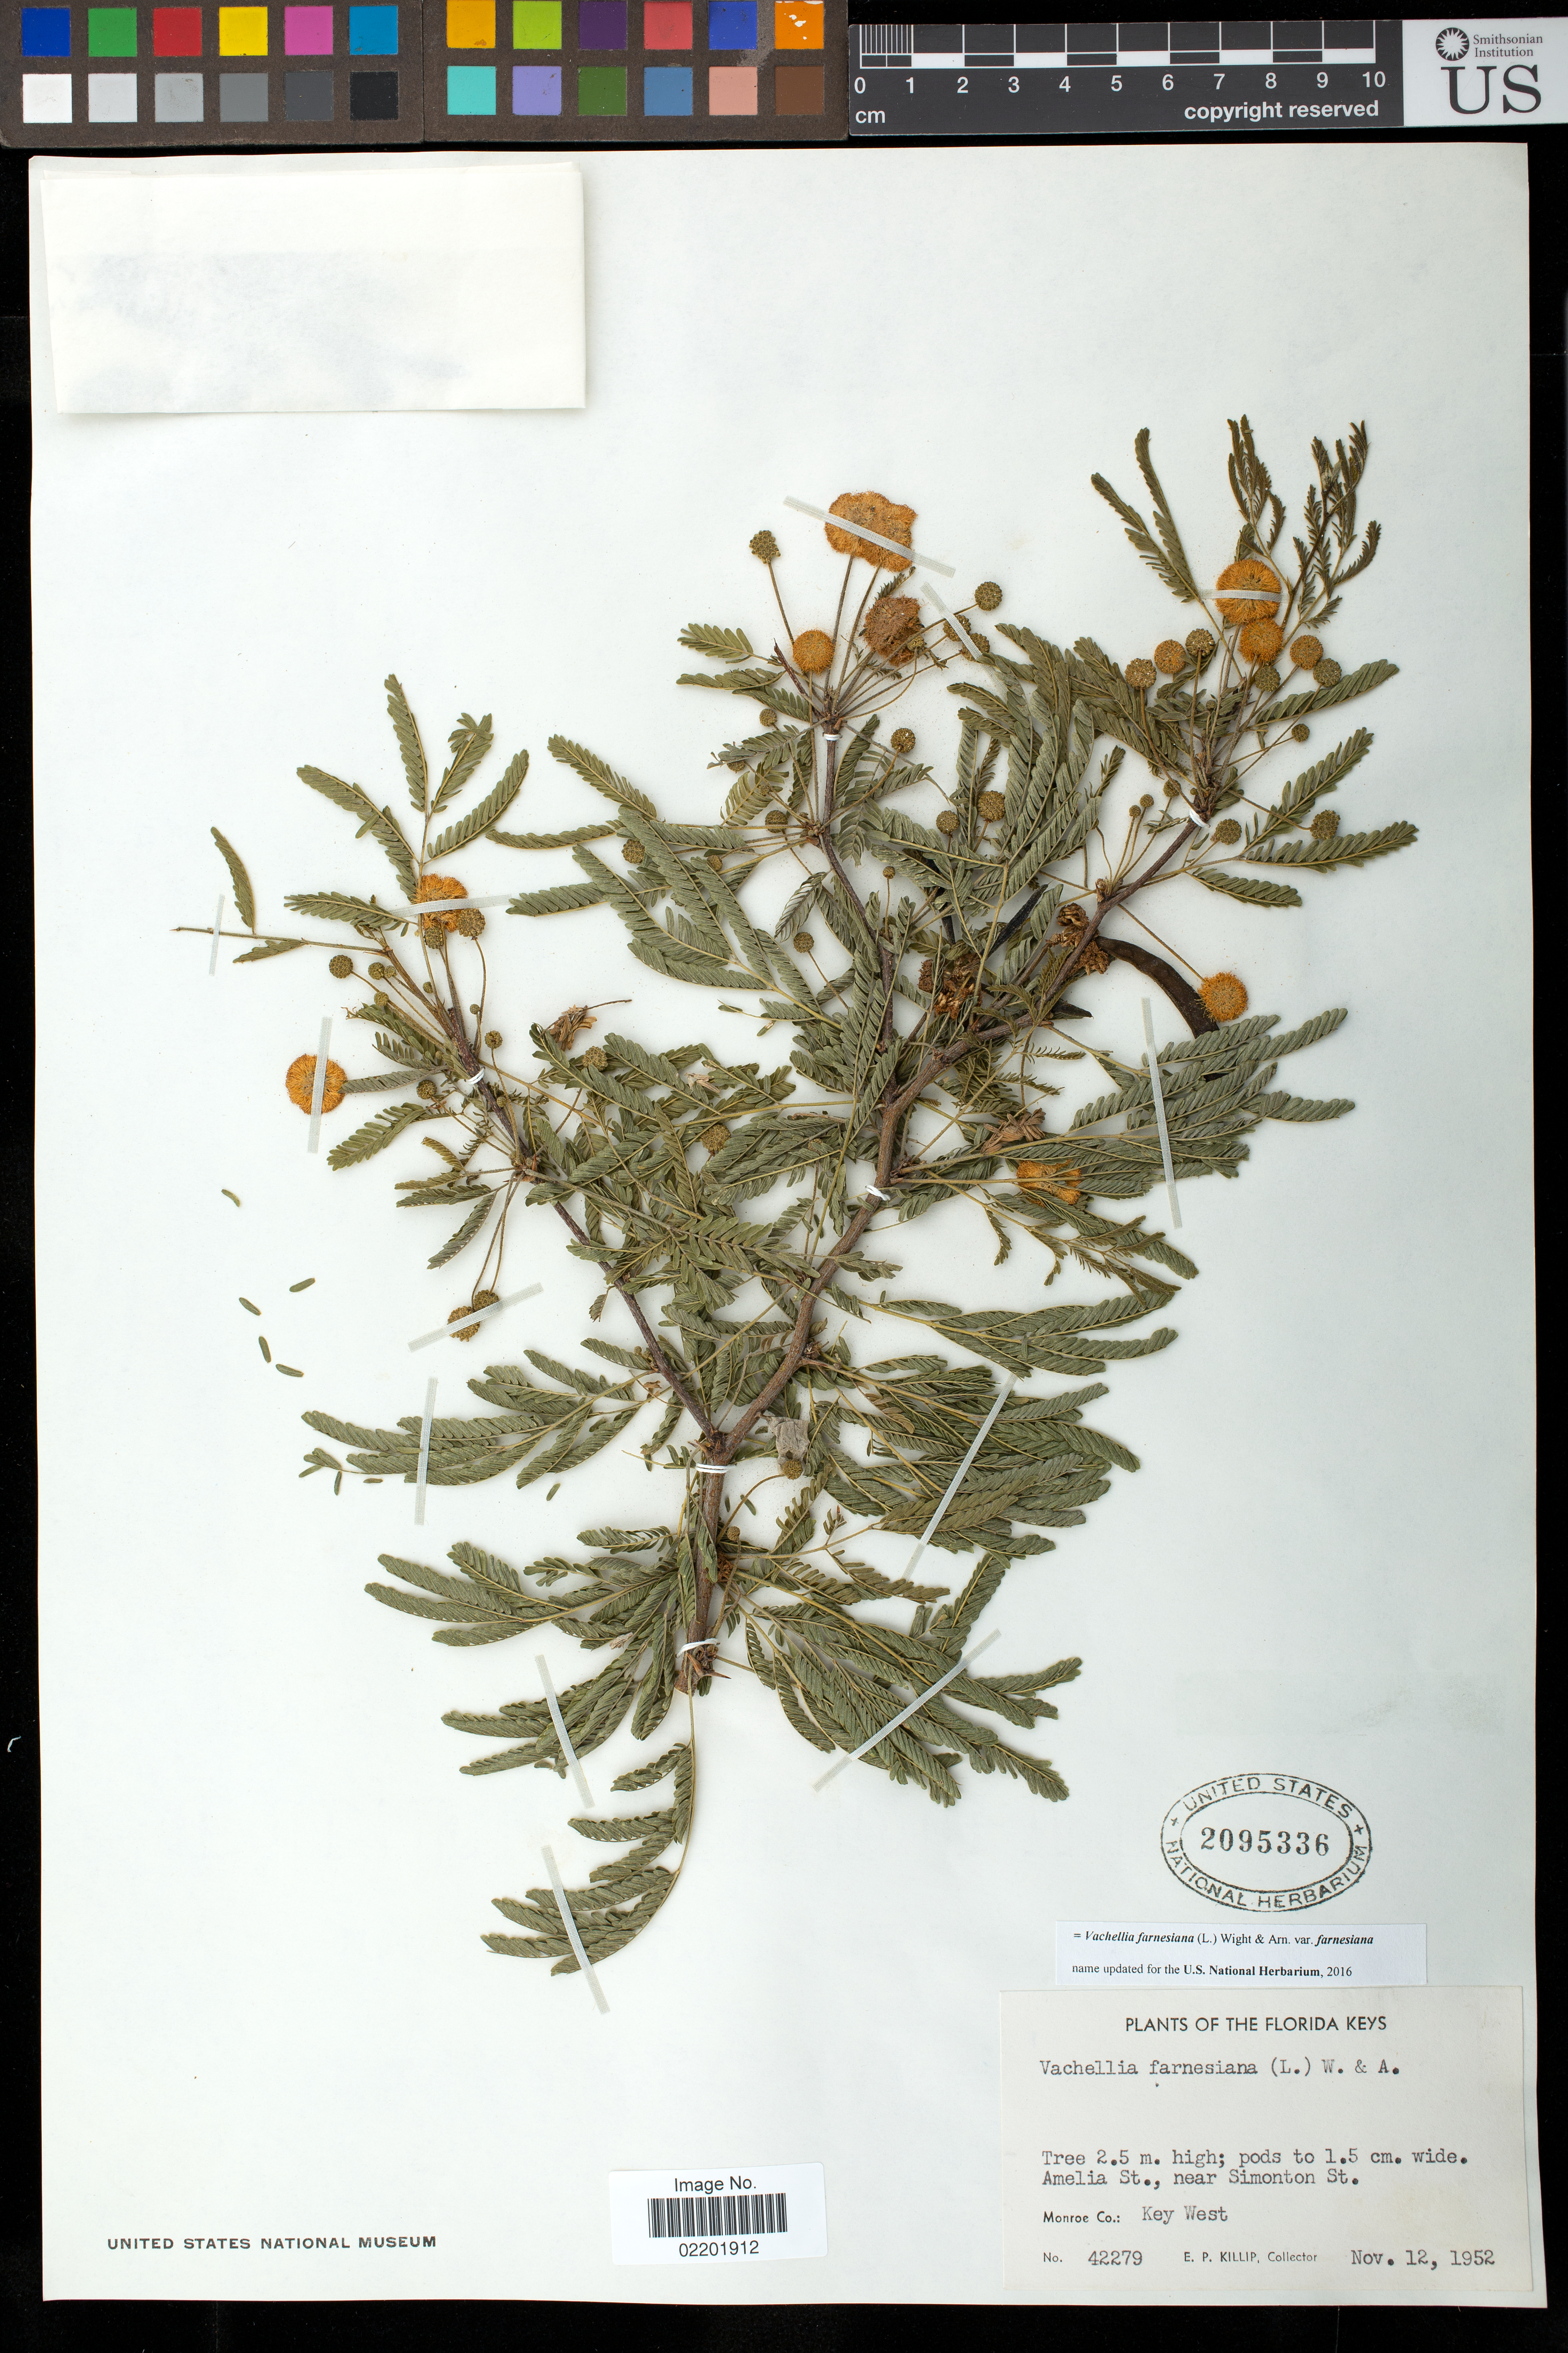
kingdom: Plantae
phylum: Tracheophyta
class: Magnoliopsida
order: Fabales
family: Fabaceae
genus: Vachellia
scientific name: Vachellia farnesiana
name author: (L.) Wight & Arn.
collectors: E. P. Killip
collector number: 42279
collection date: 1952-11-12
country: United States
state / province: Florida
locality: Florida Keys, Amelia St., near Simonton St., Monroe Co., Key West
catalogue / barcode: US 2095336